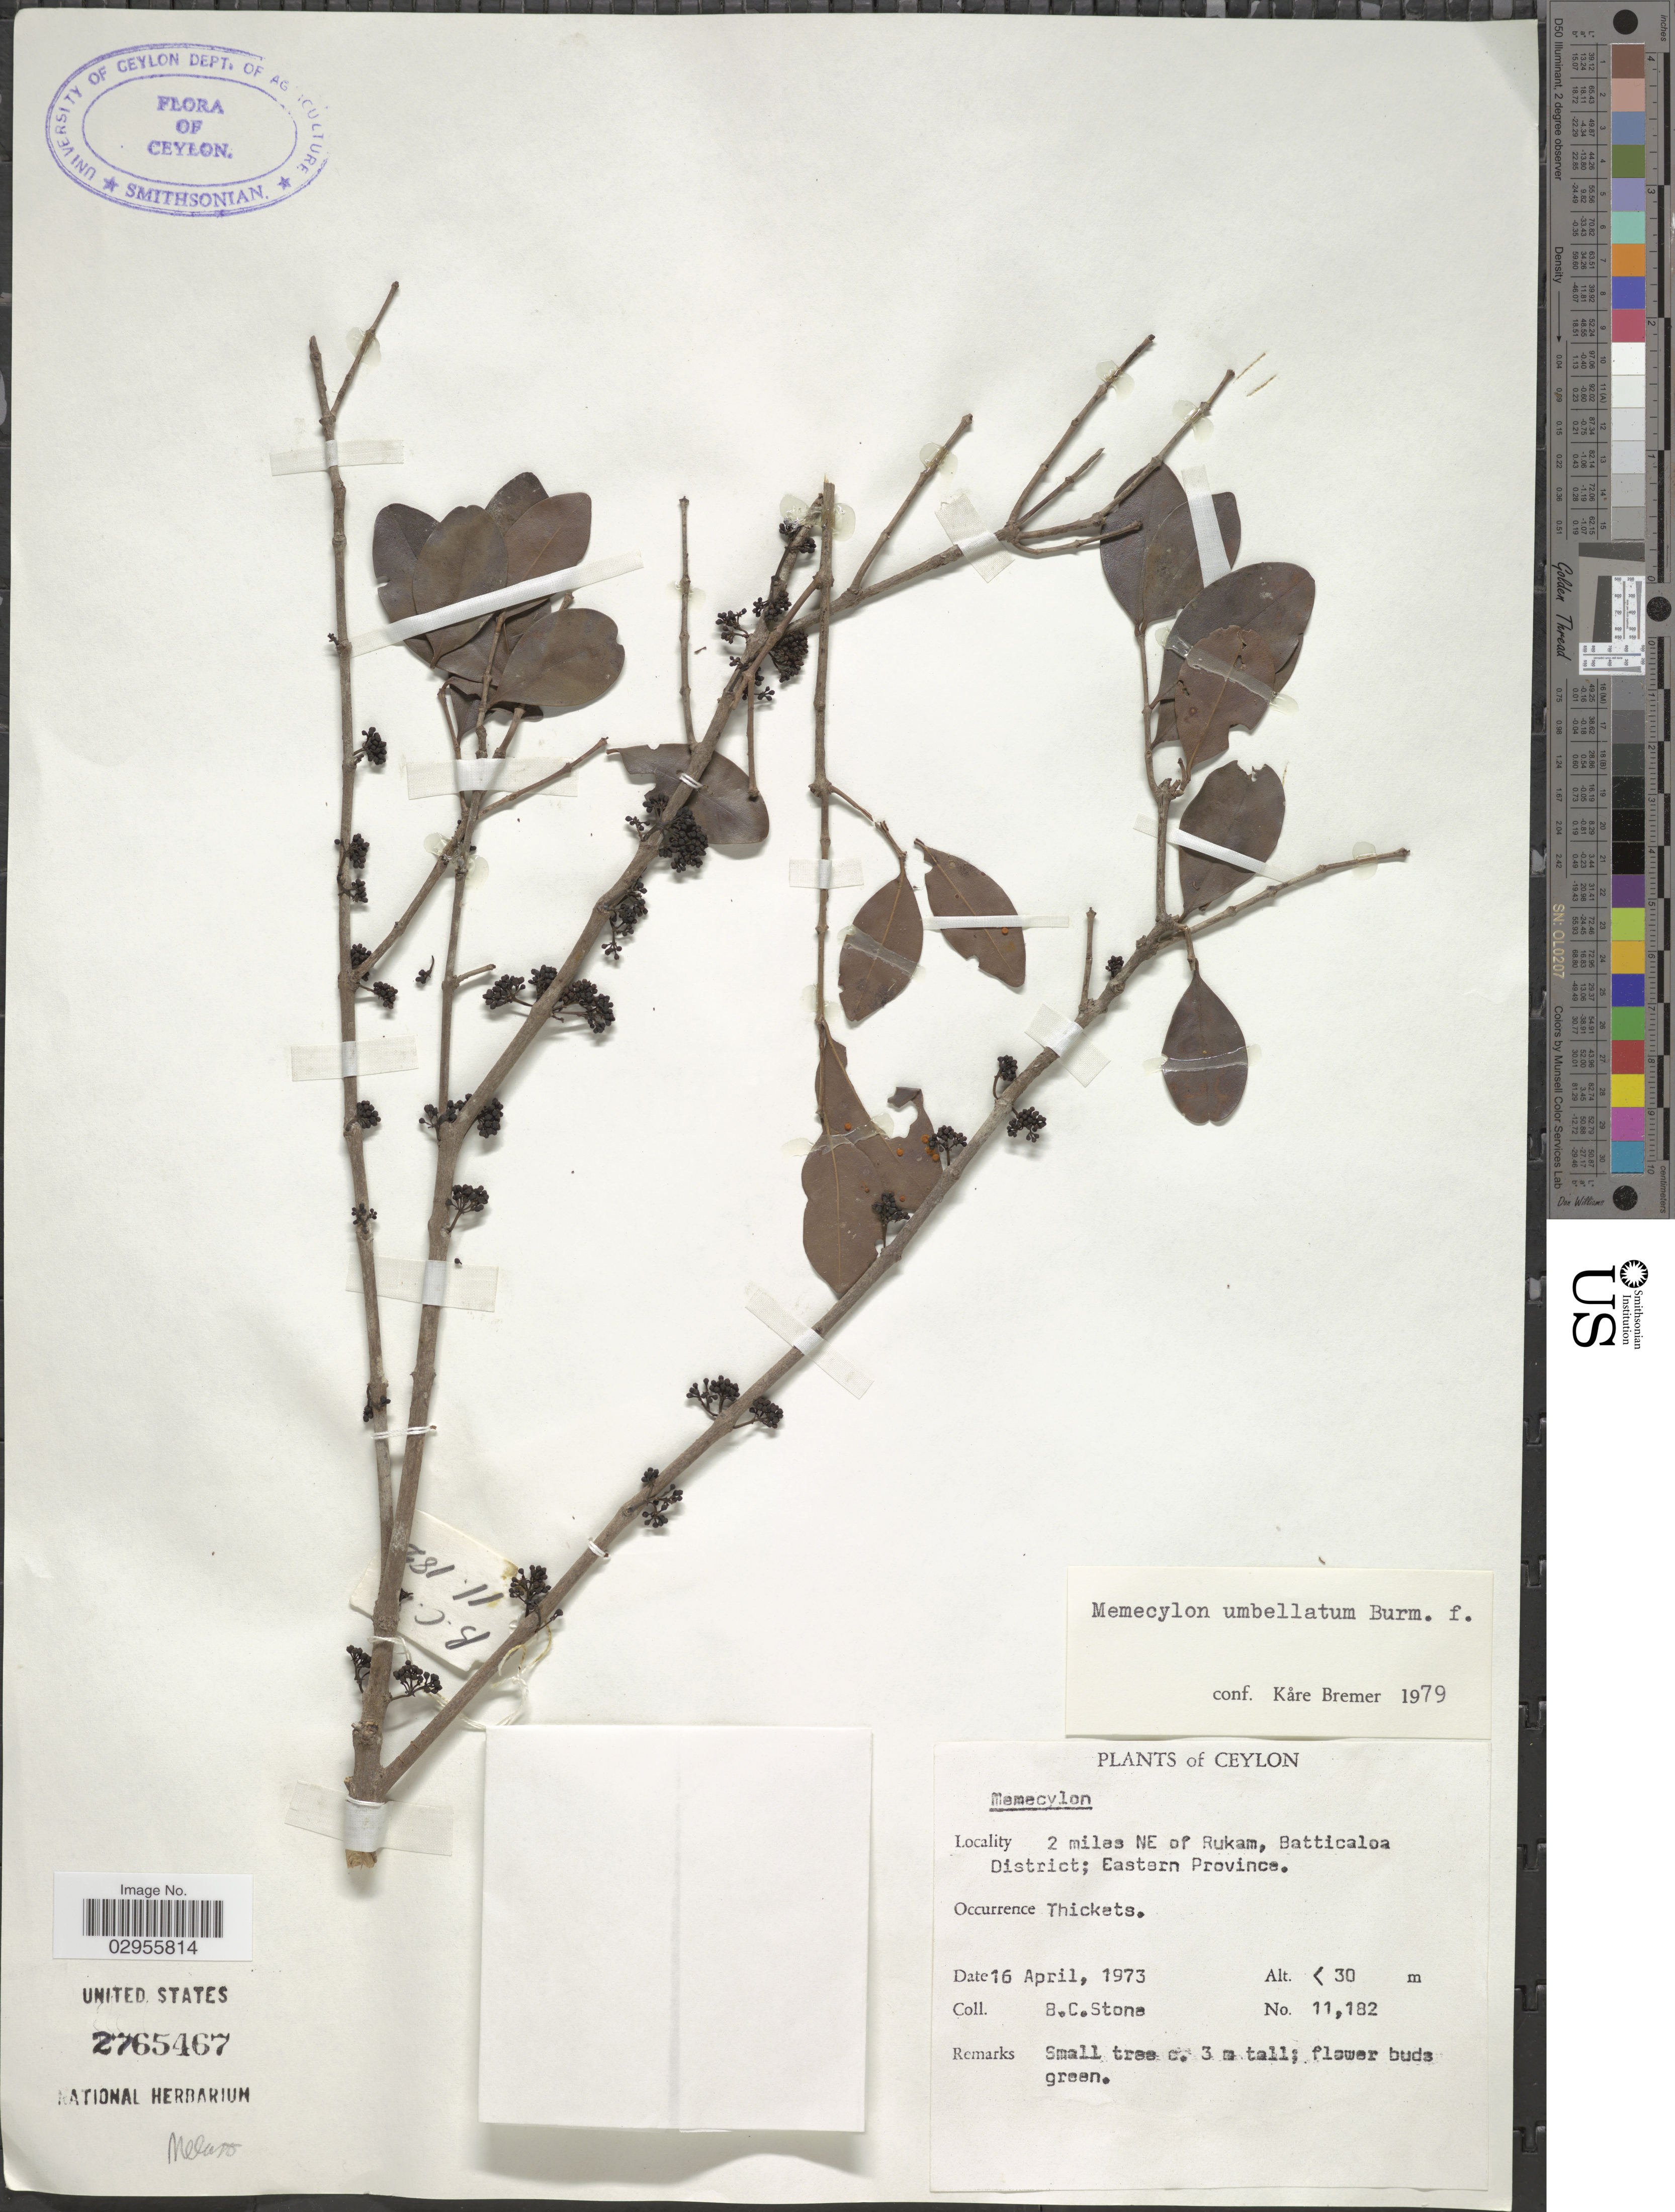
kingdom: Plantae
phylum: Tracheophyta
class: Magnoliopsida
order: Myrtales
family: Melastomataceae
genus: Memecylon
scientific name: Memecylon umbellatum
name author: Burm. f.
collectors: B. C. Stone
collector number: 11182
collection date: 1973-04-16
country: Sri Lanka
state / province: Eastern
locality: Ceylon, 2 miles NE of Rukam, Batticaloa District.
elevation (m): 30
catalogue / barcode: US 2765467